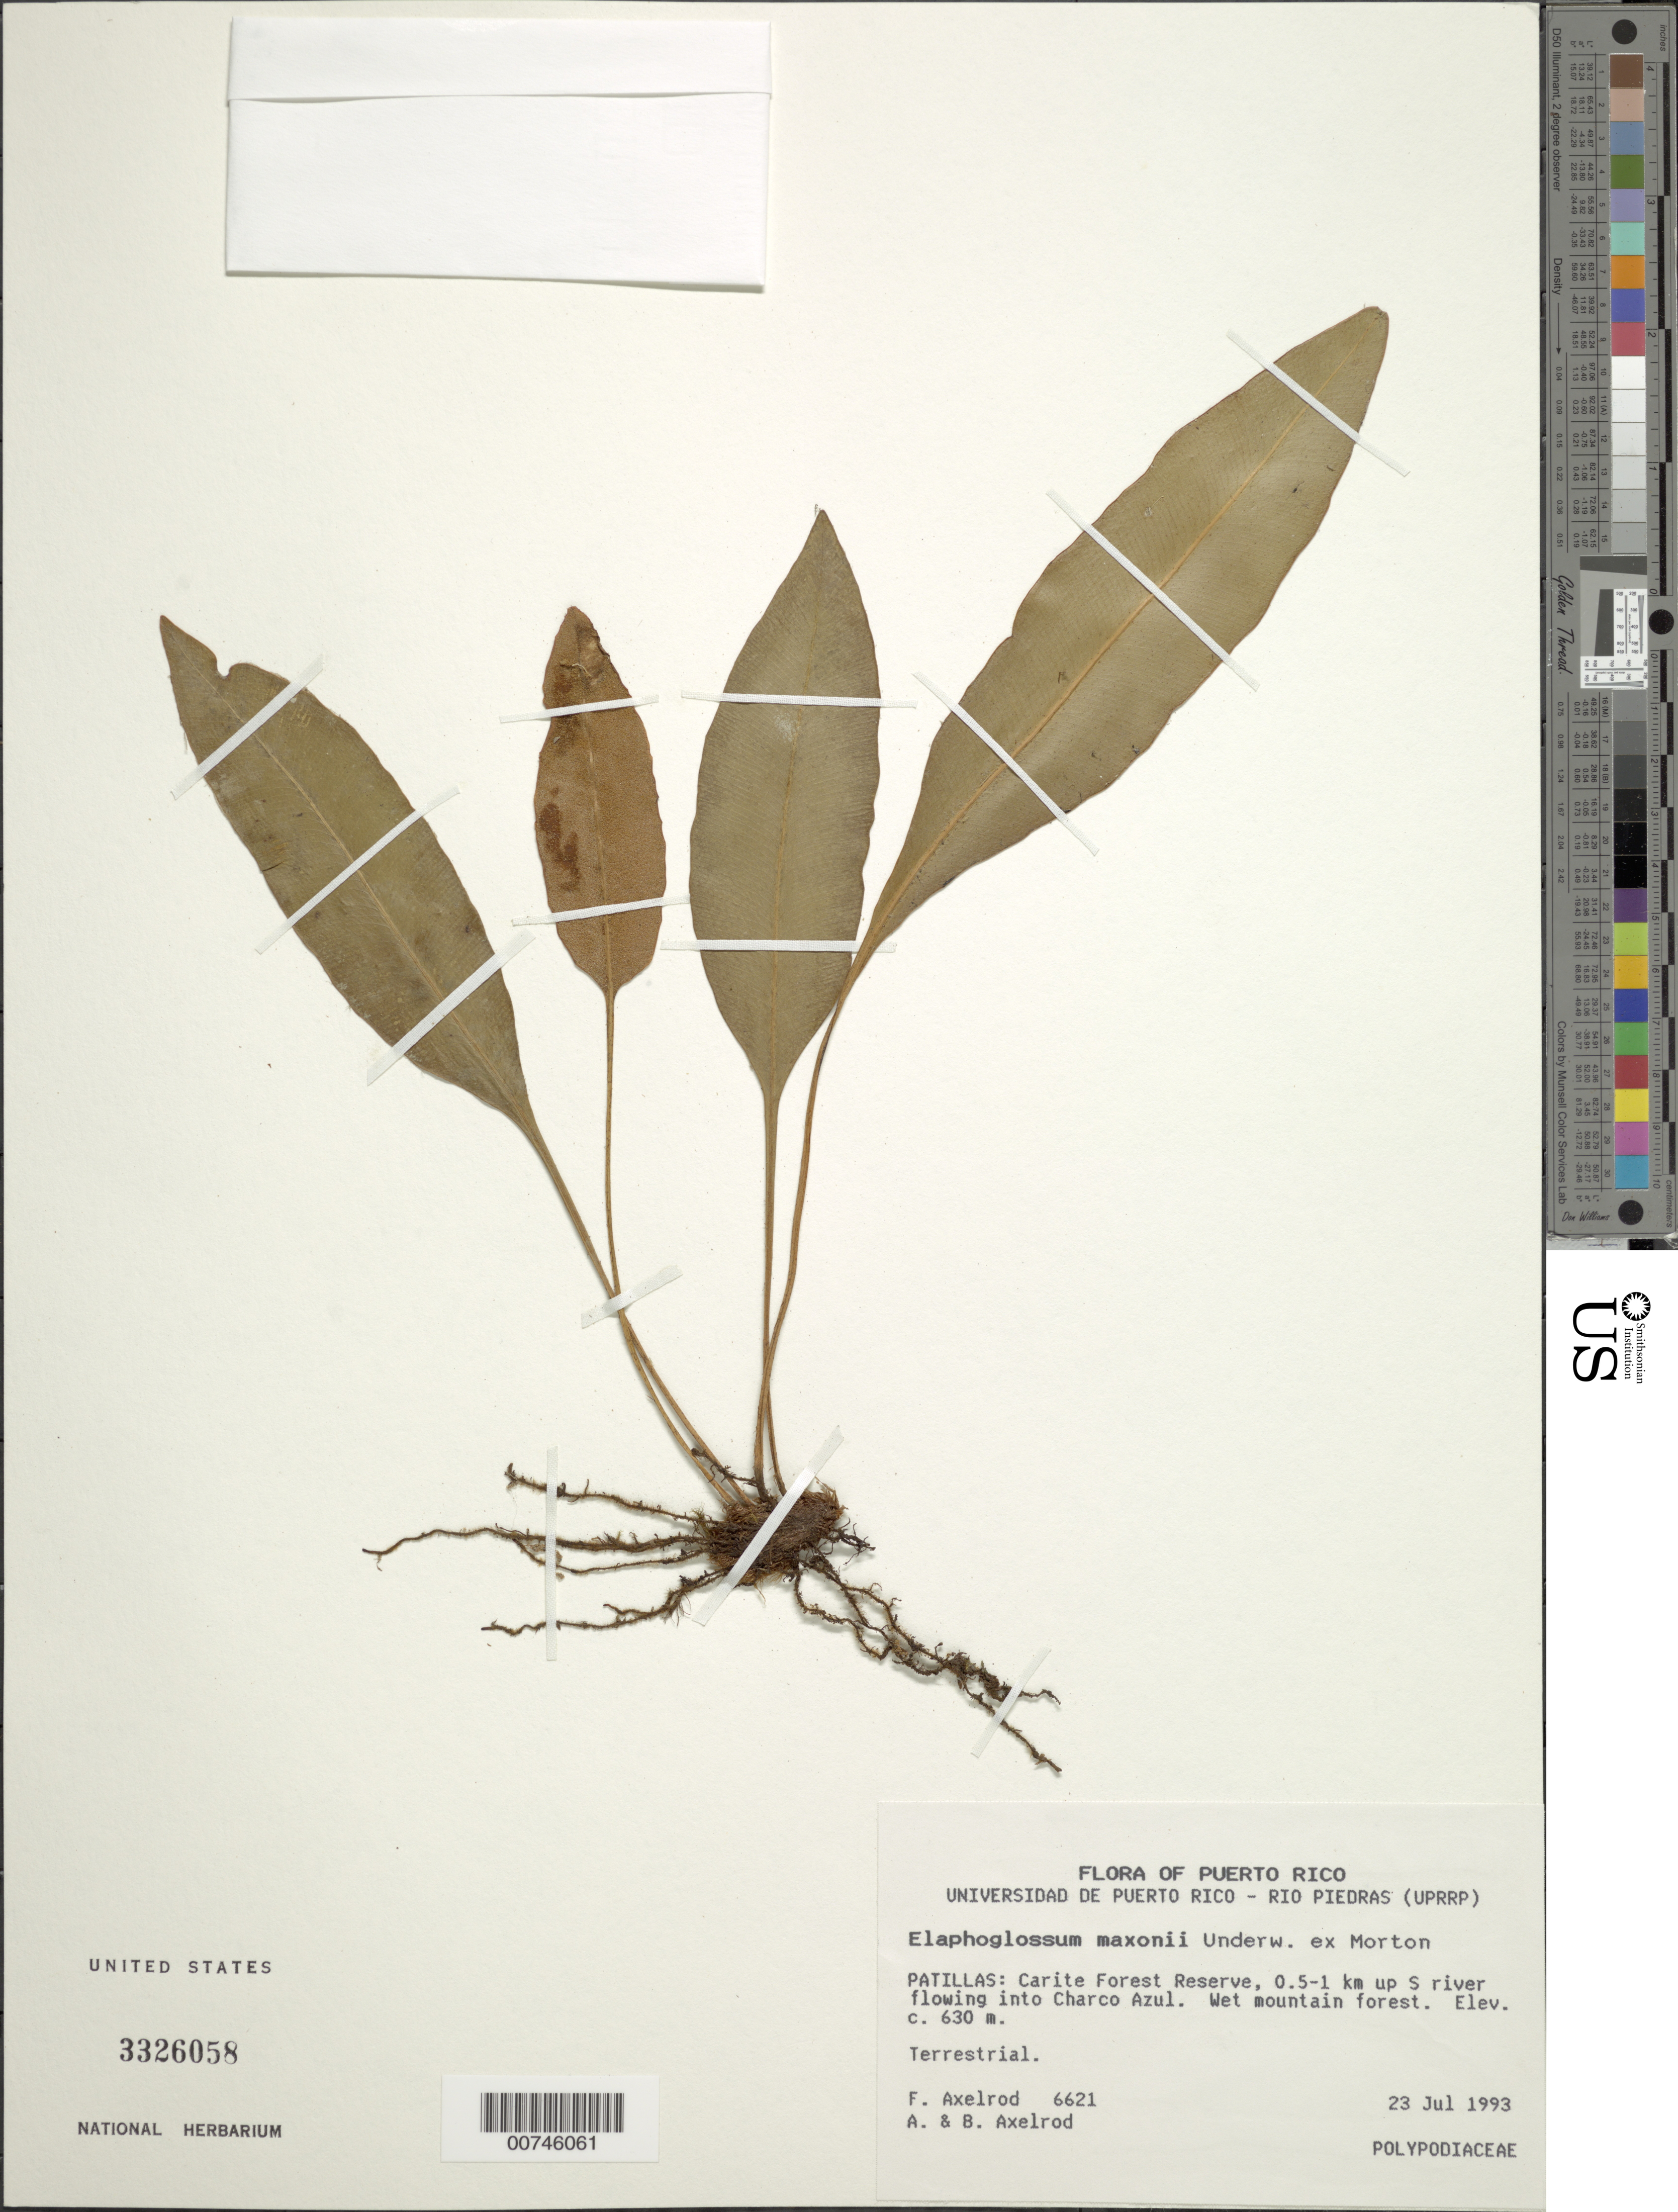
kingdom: Plantae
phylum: Tracheophyta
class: Polypodiopsida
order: Polypodiales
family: Dryopteridaceae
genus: Elaphoglossum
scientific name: Elaphoglossum maxonii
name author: Underw. ex C.V. Morton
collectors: F. S. Axelrod, A. Axelrod & B. Axelrod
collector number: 6621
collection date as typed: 23 Jul 1993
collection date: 1993-07-23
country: Puerto Rico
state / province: Patillas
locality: Patillas: Carite Forest Reserve, 0.5-1 km up S river flowing into Charco Azul.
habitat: Wet mountain forest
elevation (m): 630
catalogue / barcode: US 3326058